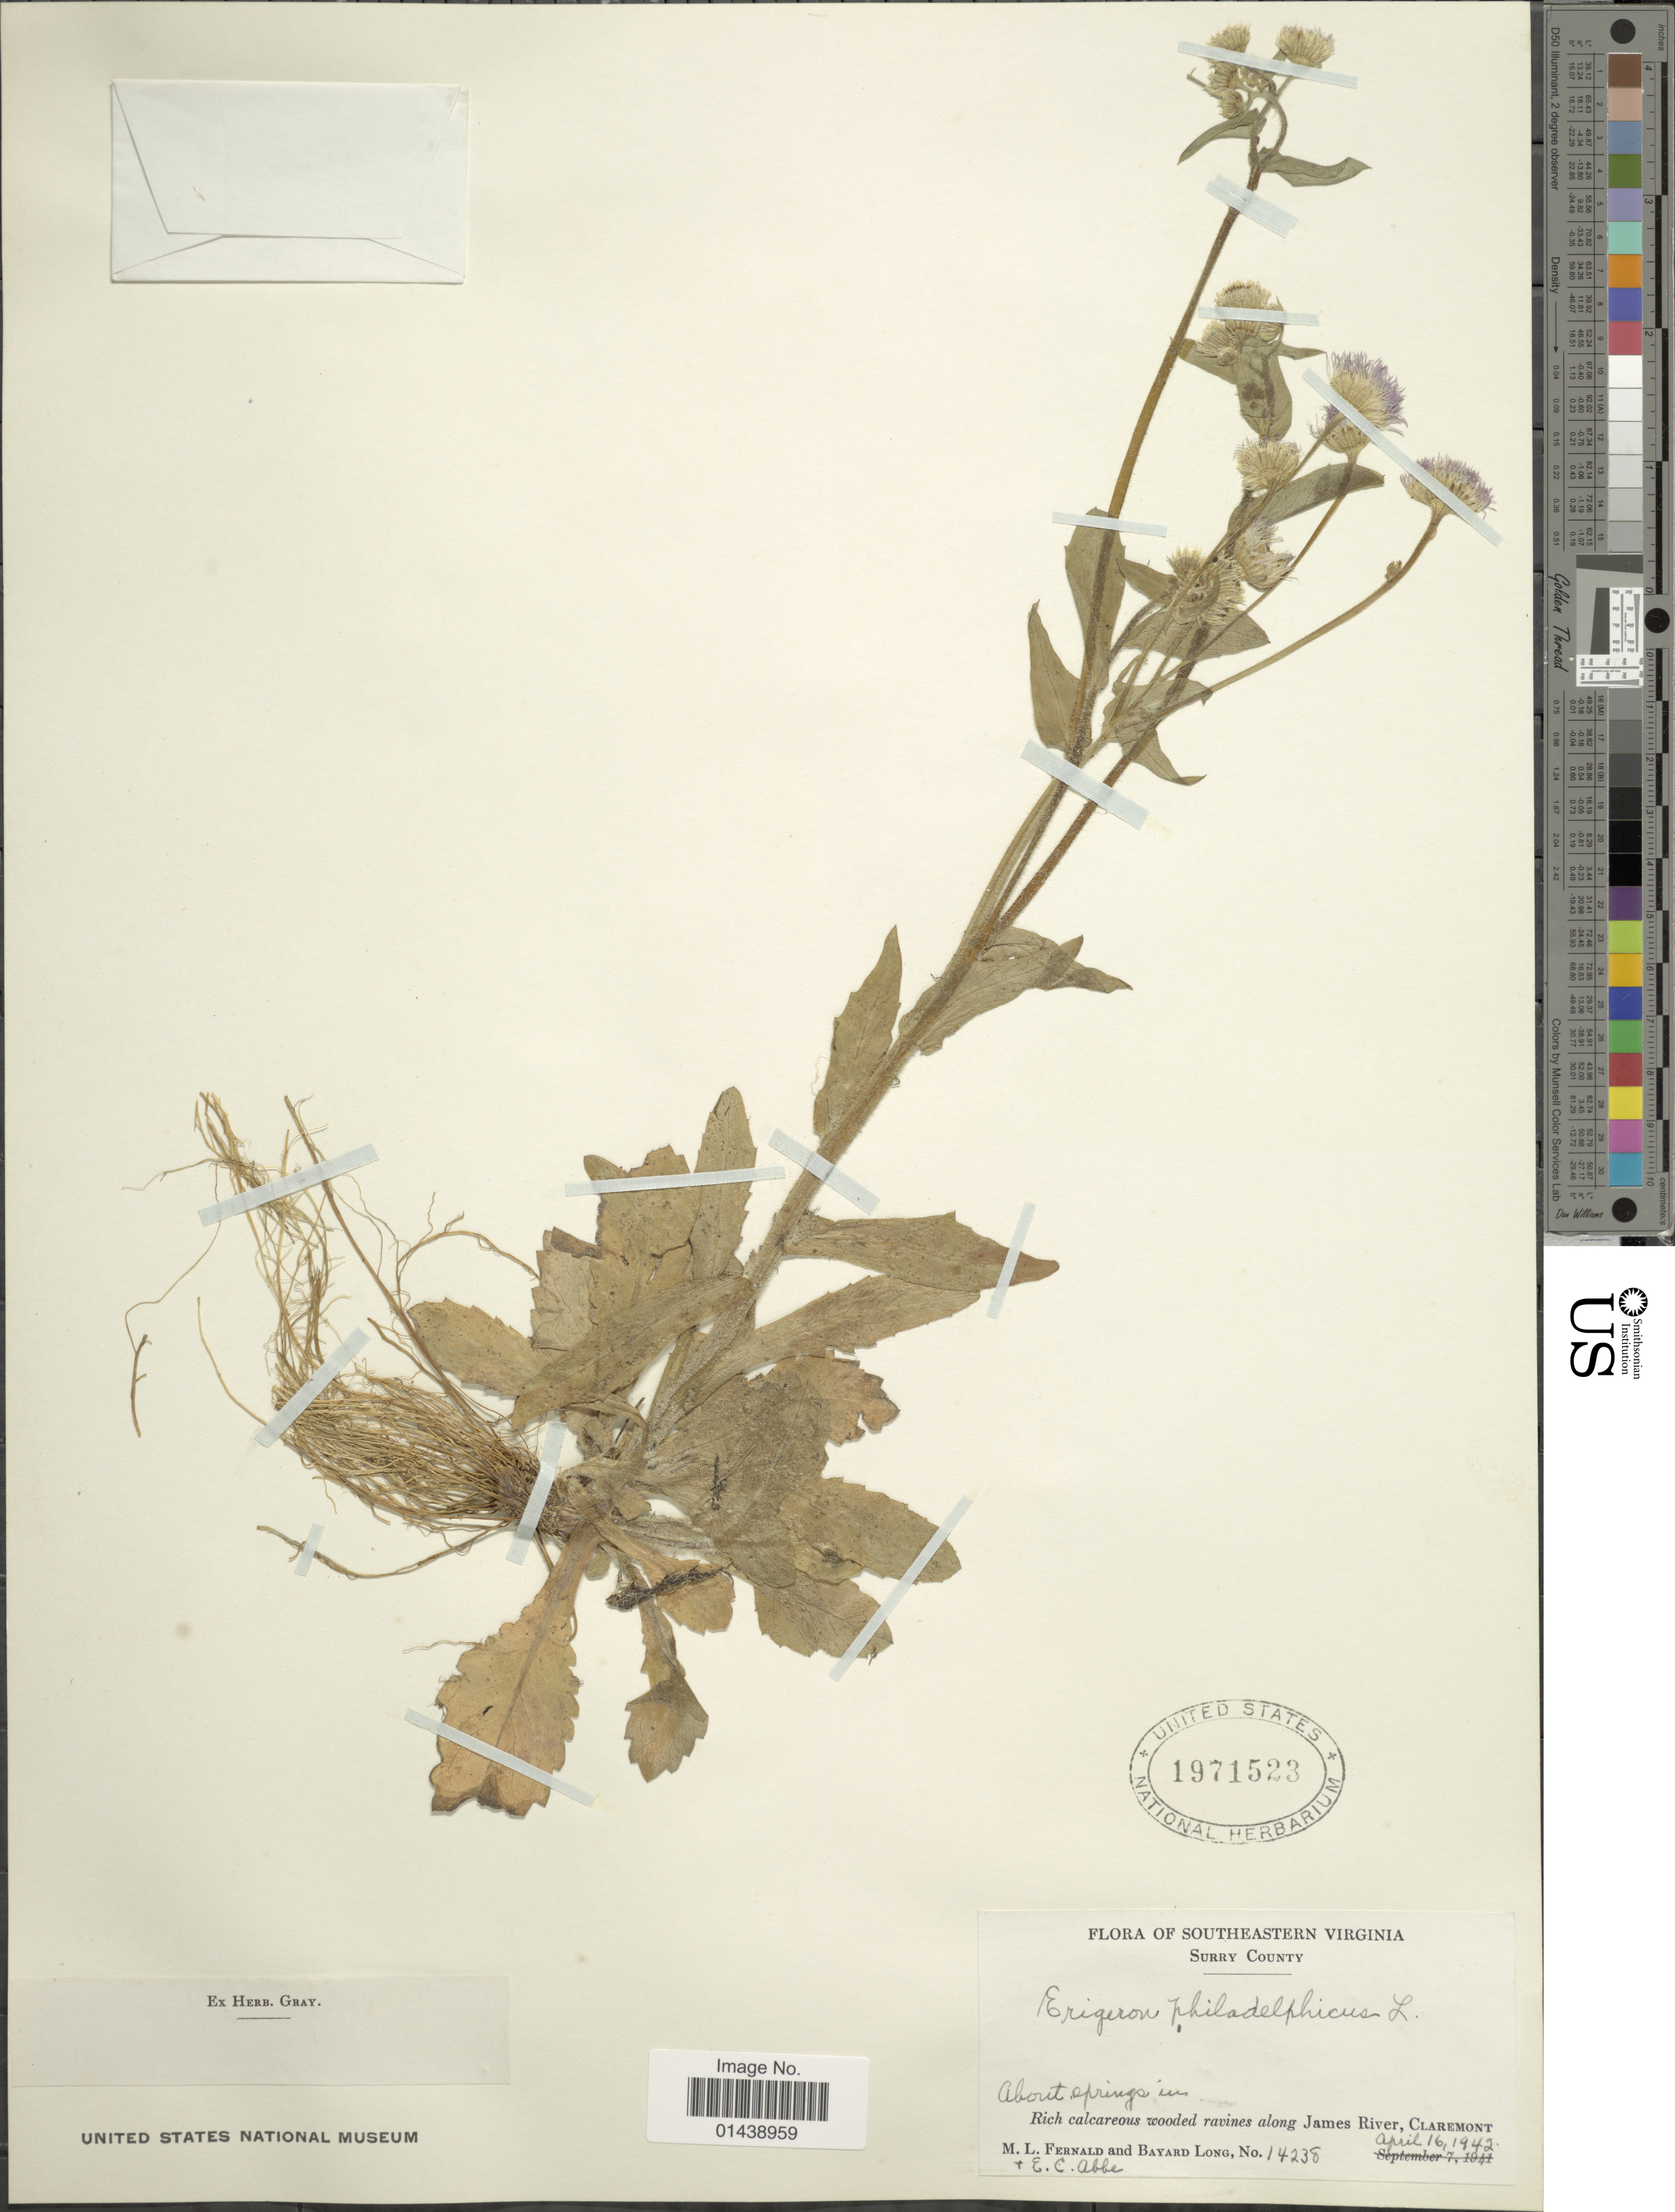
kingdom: Plantae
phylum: Tracheophyta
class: Magnoliopsida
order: Asterales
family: Asteraceae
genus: Erigeron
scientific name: Erigeron philadelphicus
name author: L.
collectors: M. L. Fernald, B. Long & E. C. Abbe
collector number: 14238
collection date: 1942-04-16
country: United States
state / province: Virginia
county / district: Surry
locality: Southeastern Virginia. Surry County. along James River, Claremont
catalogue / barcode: US 1971523